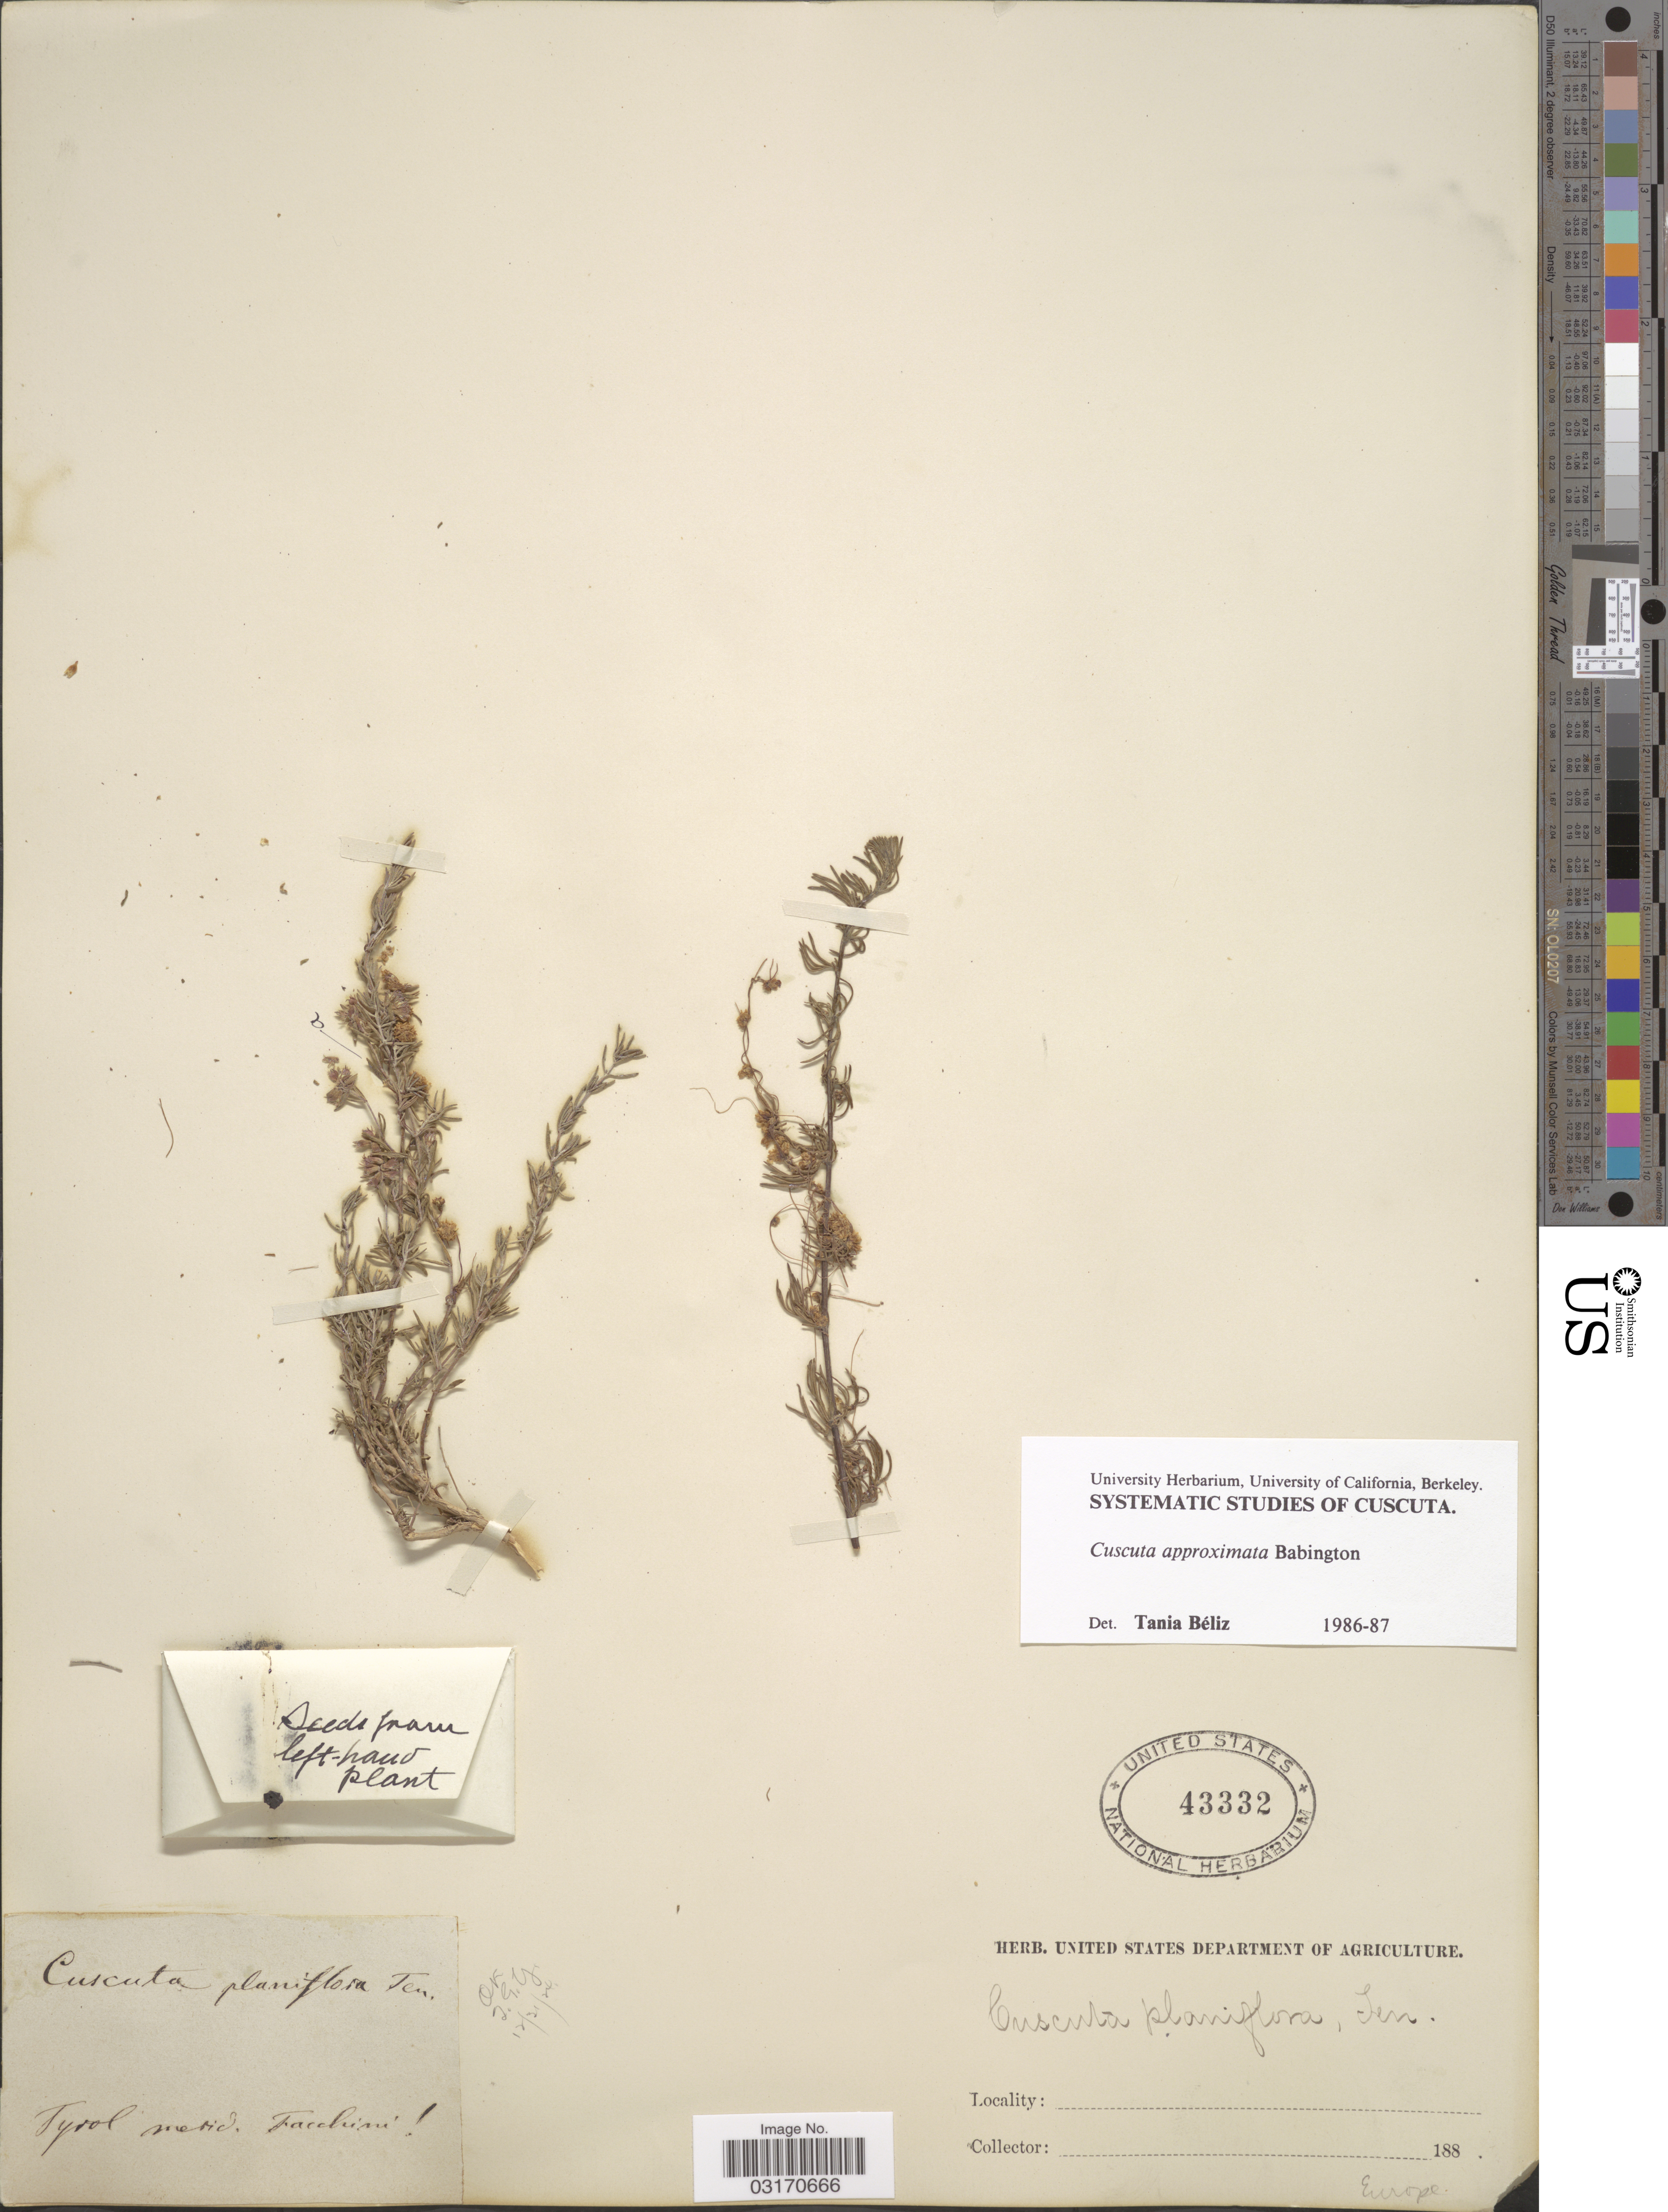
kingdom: Plantae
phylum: Tracheophyta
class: Magnoliopsida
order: Solanales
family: Convolvulaceae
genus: Cuscuta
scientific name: Cuscuta approximata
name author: Bab.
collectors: Facchini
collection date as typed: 188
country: Austria / Italy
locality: Europe. Tyrol merid.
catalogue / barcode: US 43332